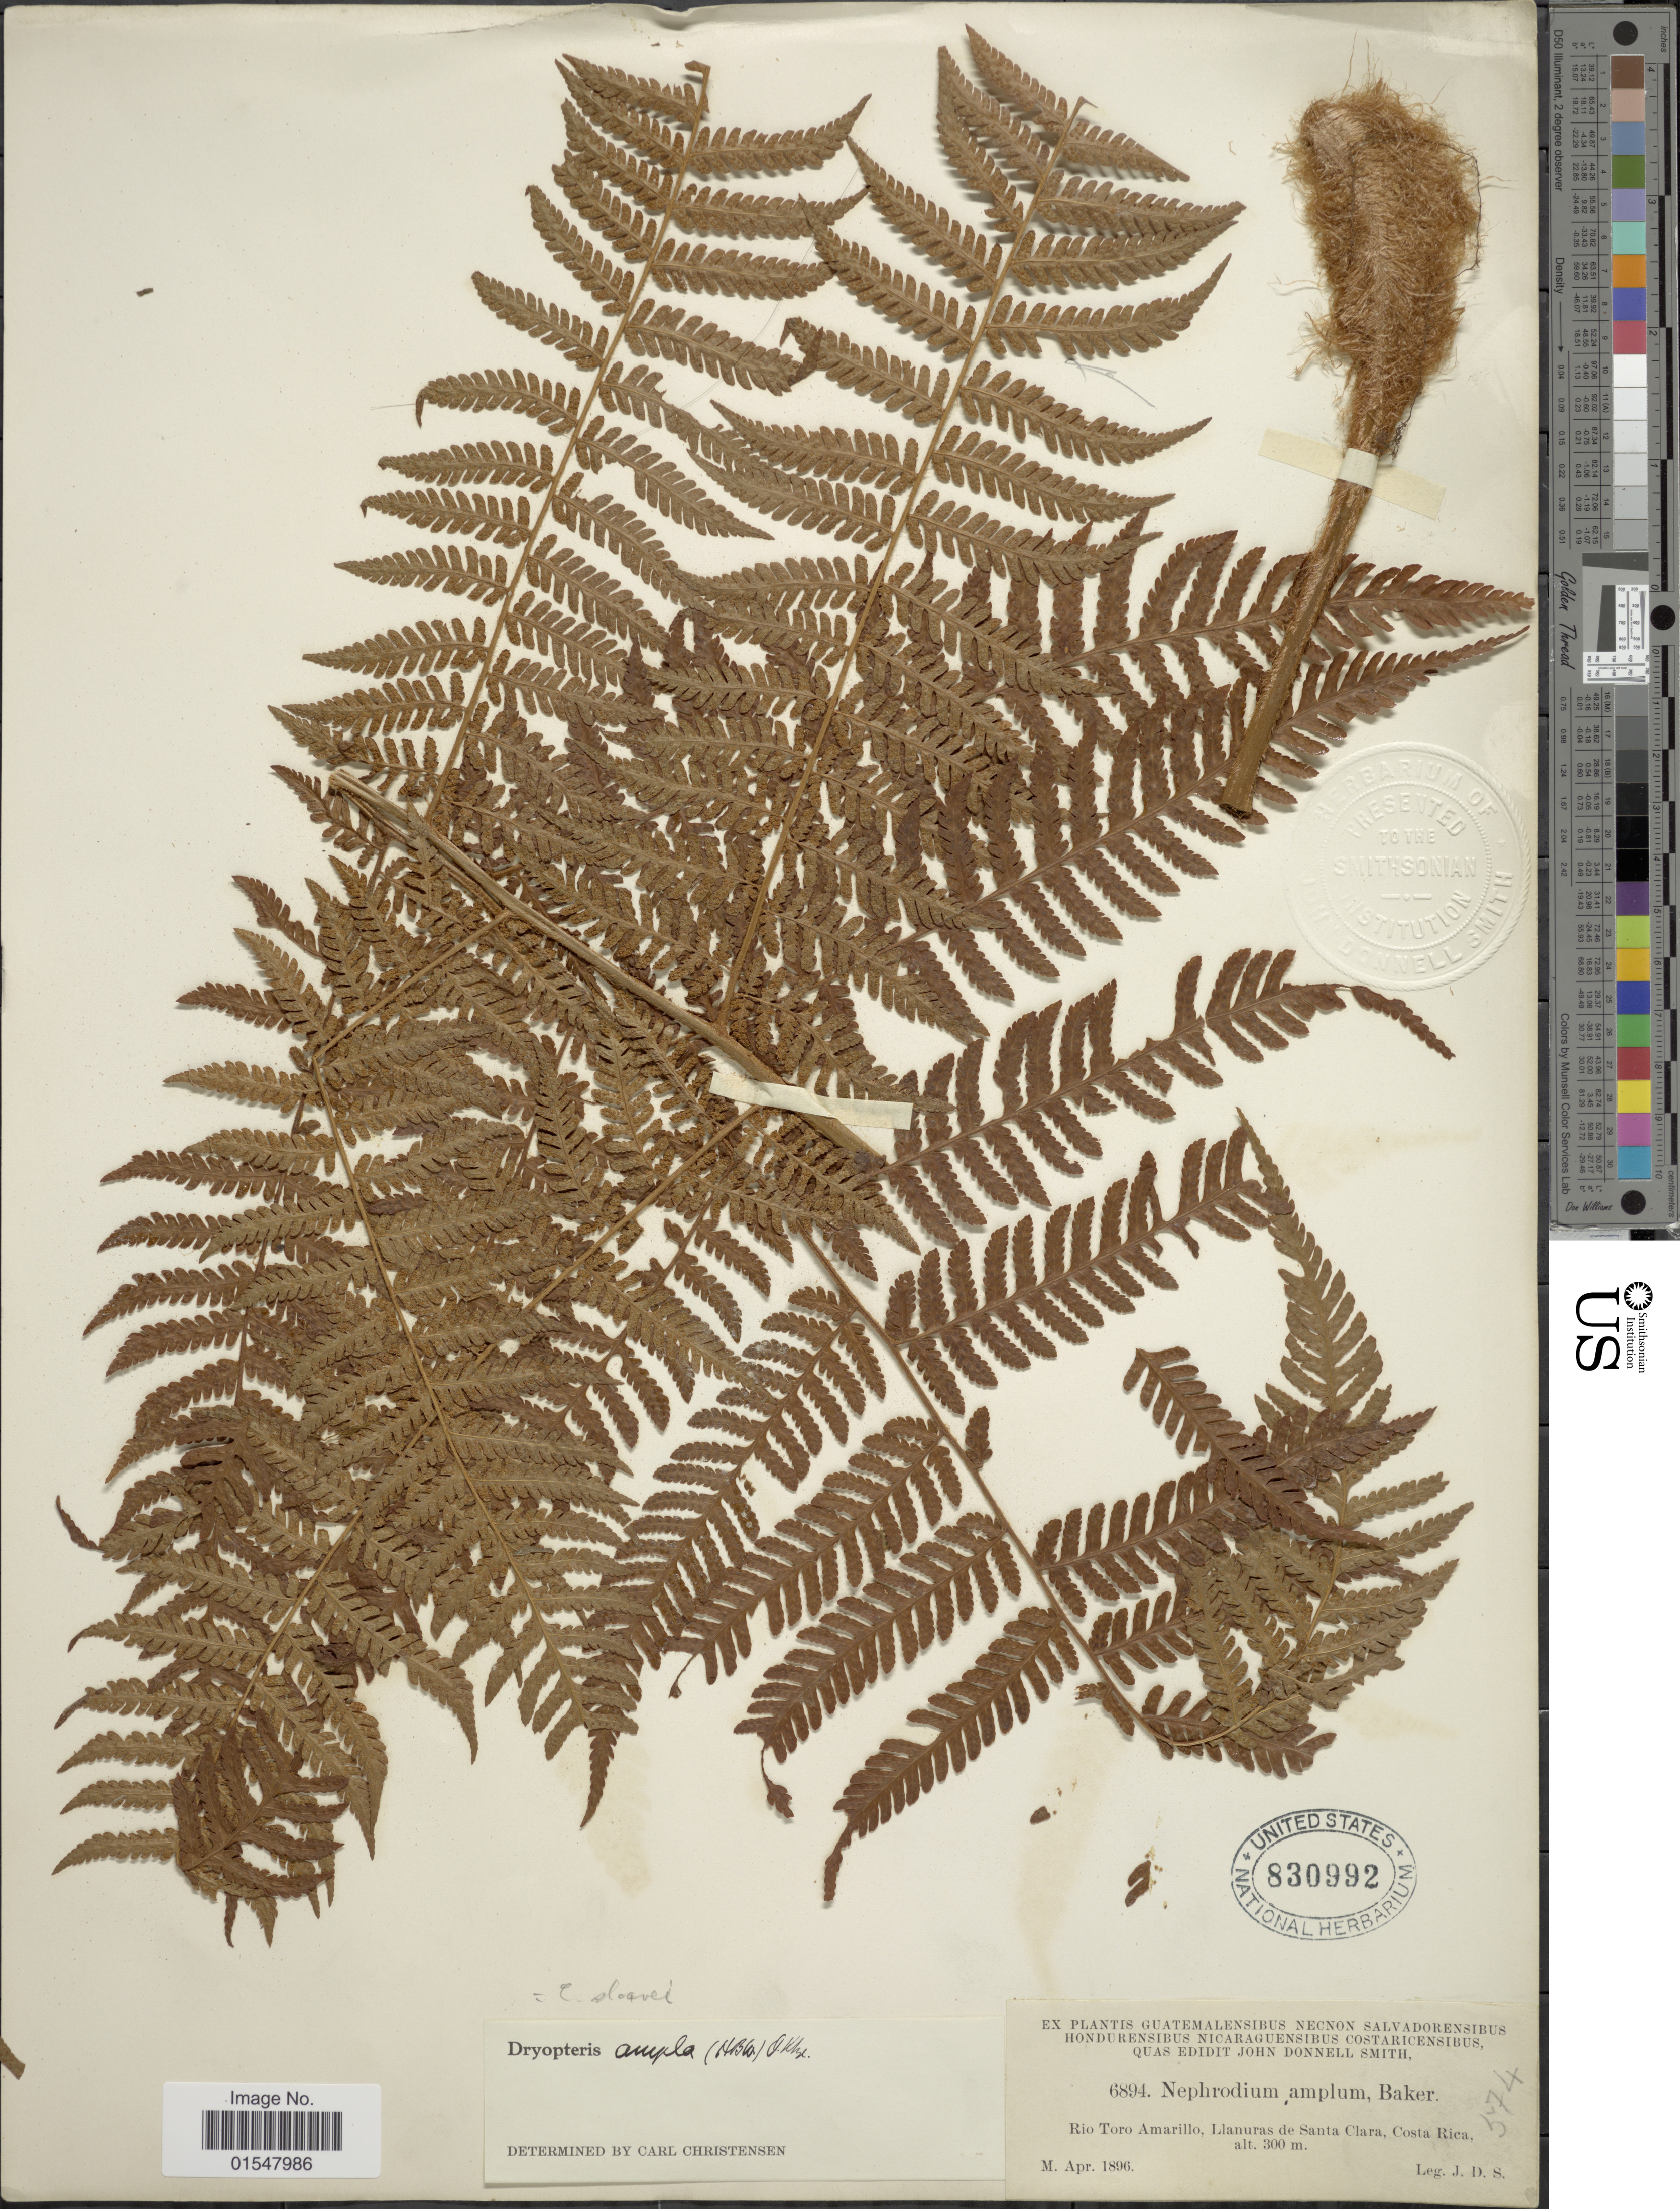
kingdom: Plantae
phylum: Tracheophyta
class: Polypodiopsida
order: Polypodiales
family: Dryopteridaceae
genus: Ctenitis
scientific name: Ctenitis sloanei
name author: (Poepp. ex Spreng.) C.V. Morton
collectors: J. Donnell Smith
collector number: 6894 / 574 *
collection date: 1896-04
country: Costa Rica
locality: Rio Toro Amarillo, Llanuras de Santas Clara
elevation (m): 300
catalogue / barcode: US 830992